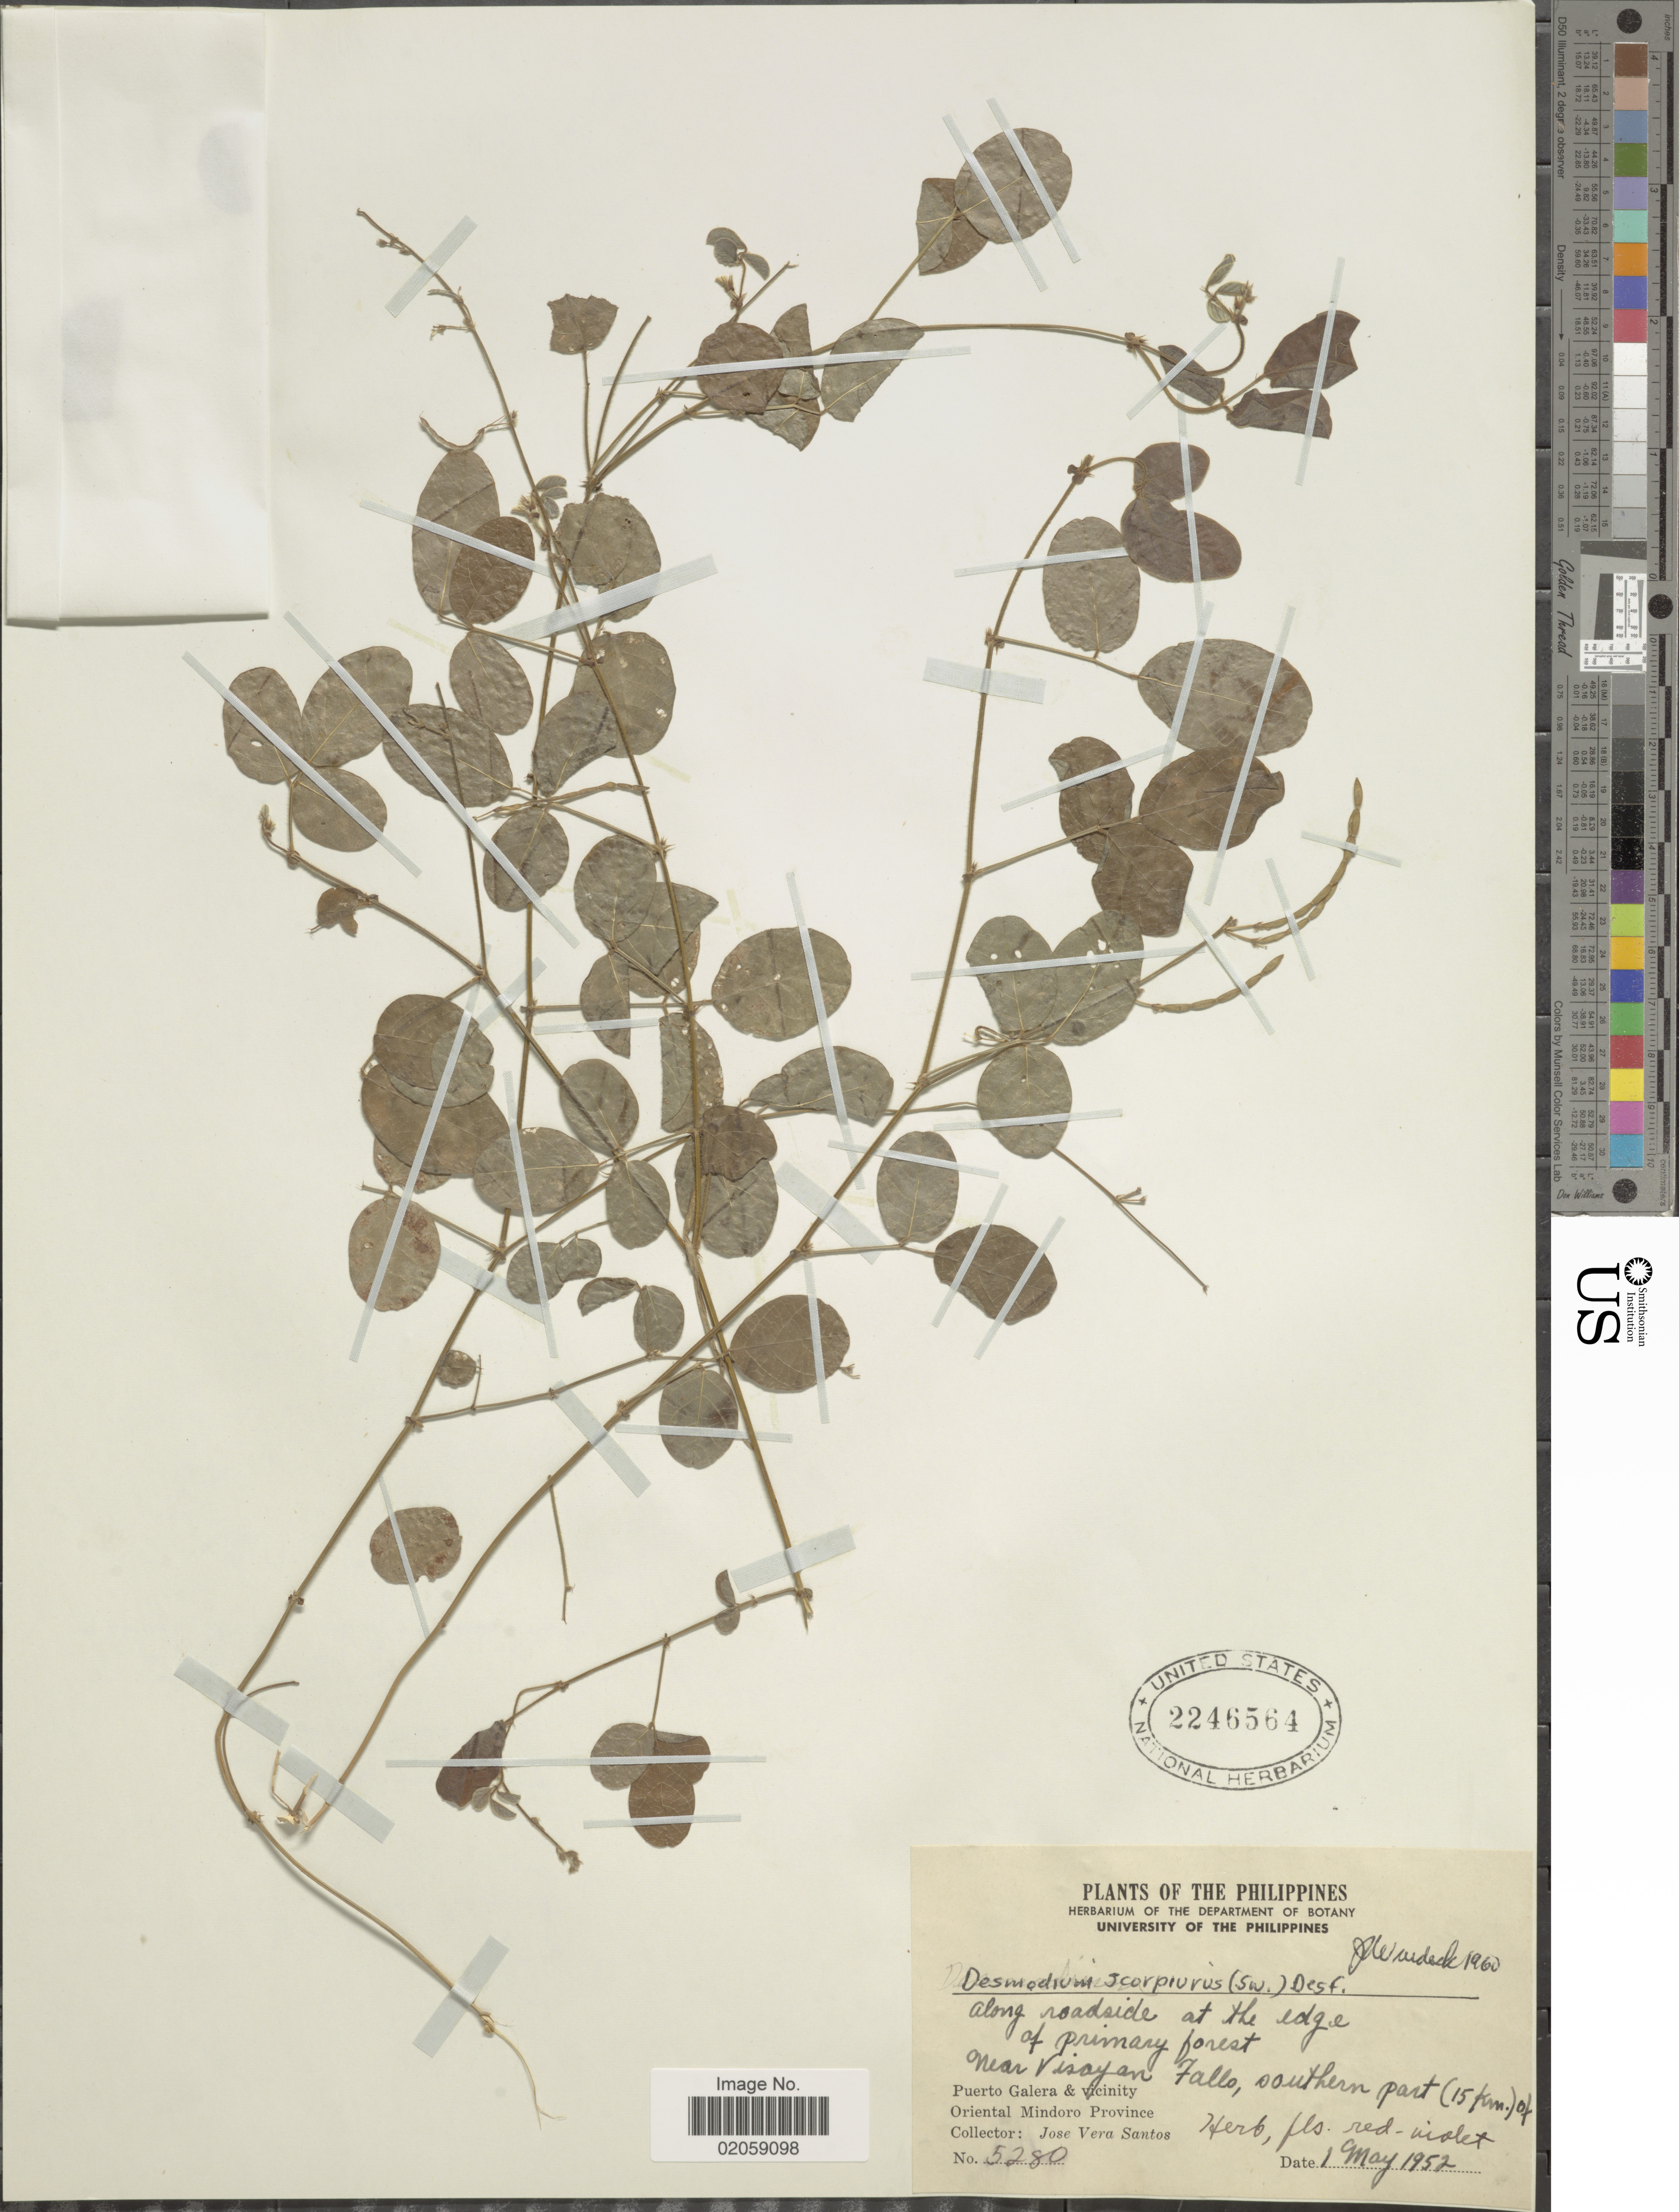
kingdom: Plantae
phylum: Tracheophyta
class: Magnoliopsida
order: Fabales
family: Fabaceae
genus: Desmodium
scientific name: Desmodium scorpiurus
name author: (Sw.) Desv. ex DC.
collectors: J. V. Santos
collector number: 5280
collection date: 1952-05-01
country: Philippines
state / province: Mimaropa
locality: Along roadside at the edge of primary forest near Visayan Falls, southern part (15 km.) of Puerto Galera & vicinity. Oriental Mindoro Province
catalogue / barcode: US 2246564